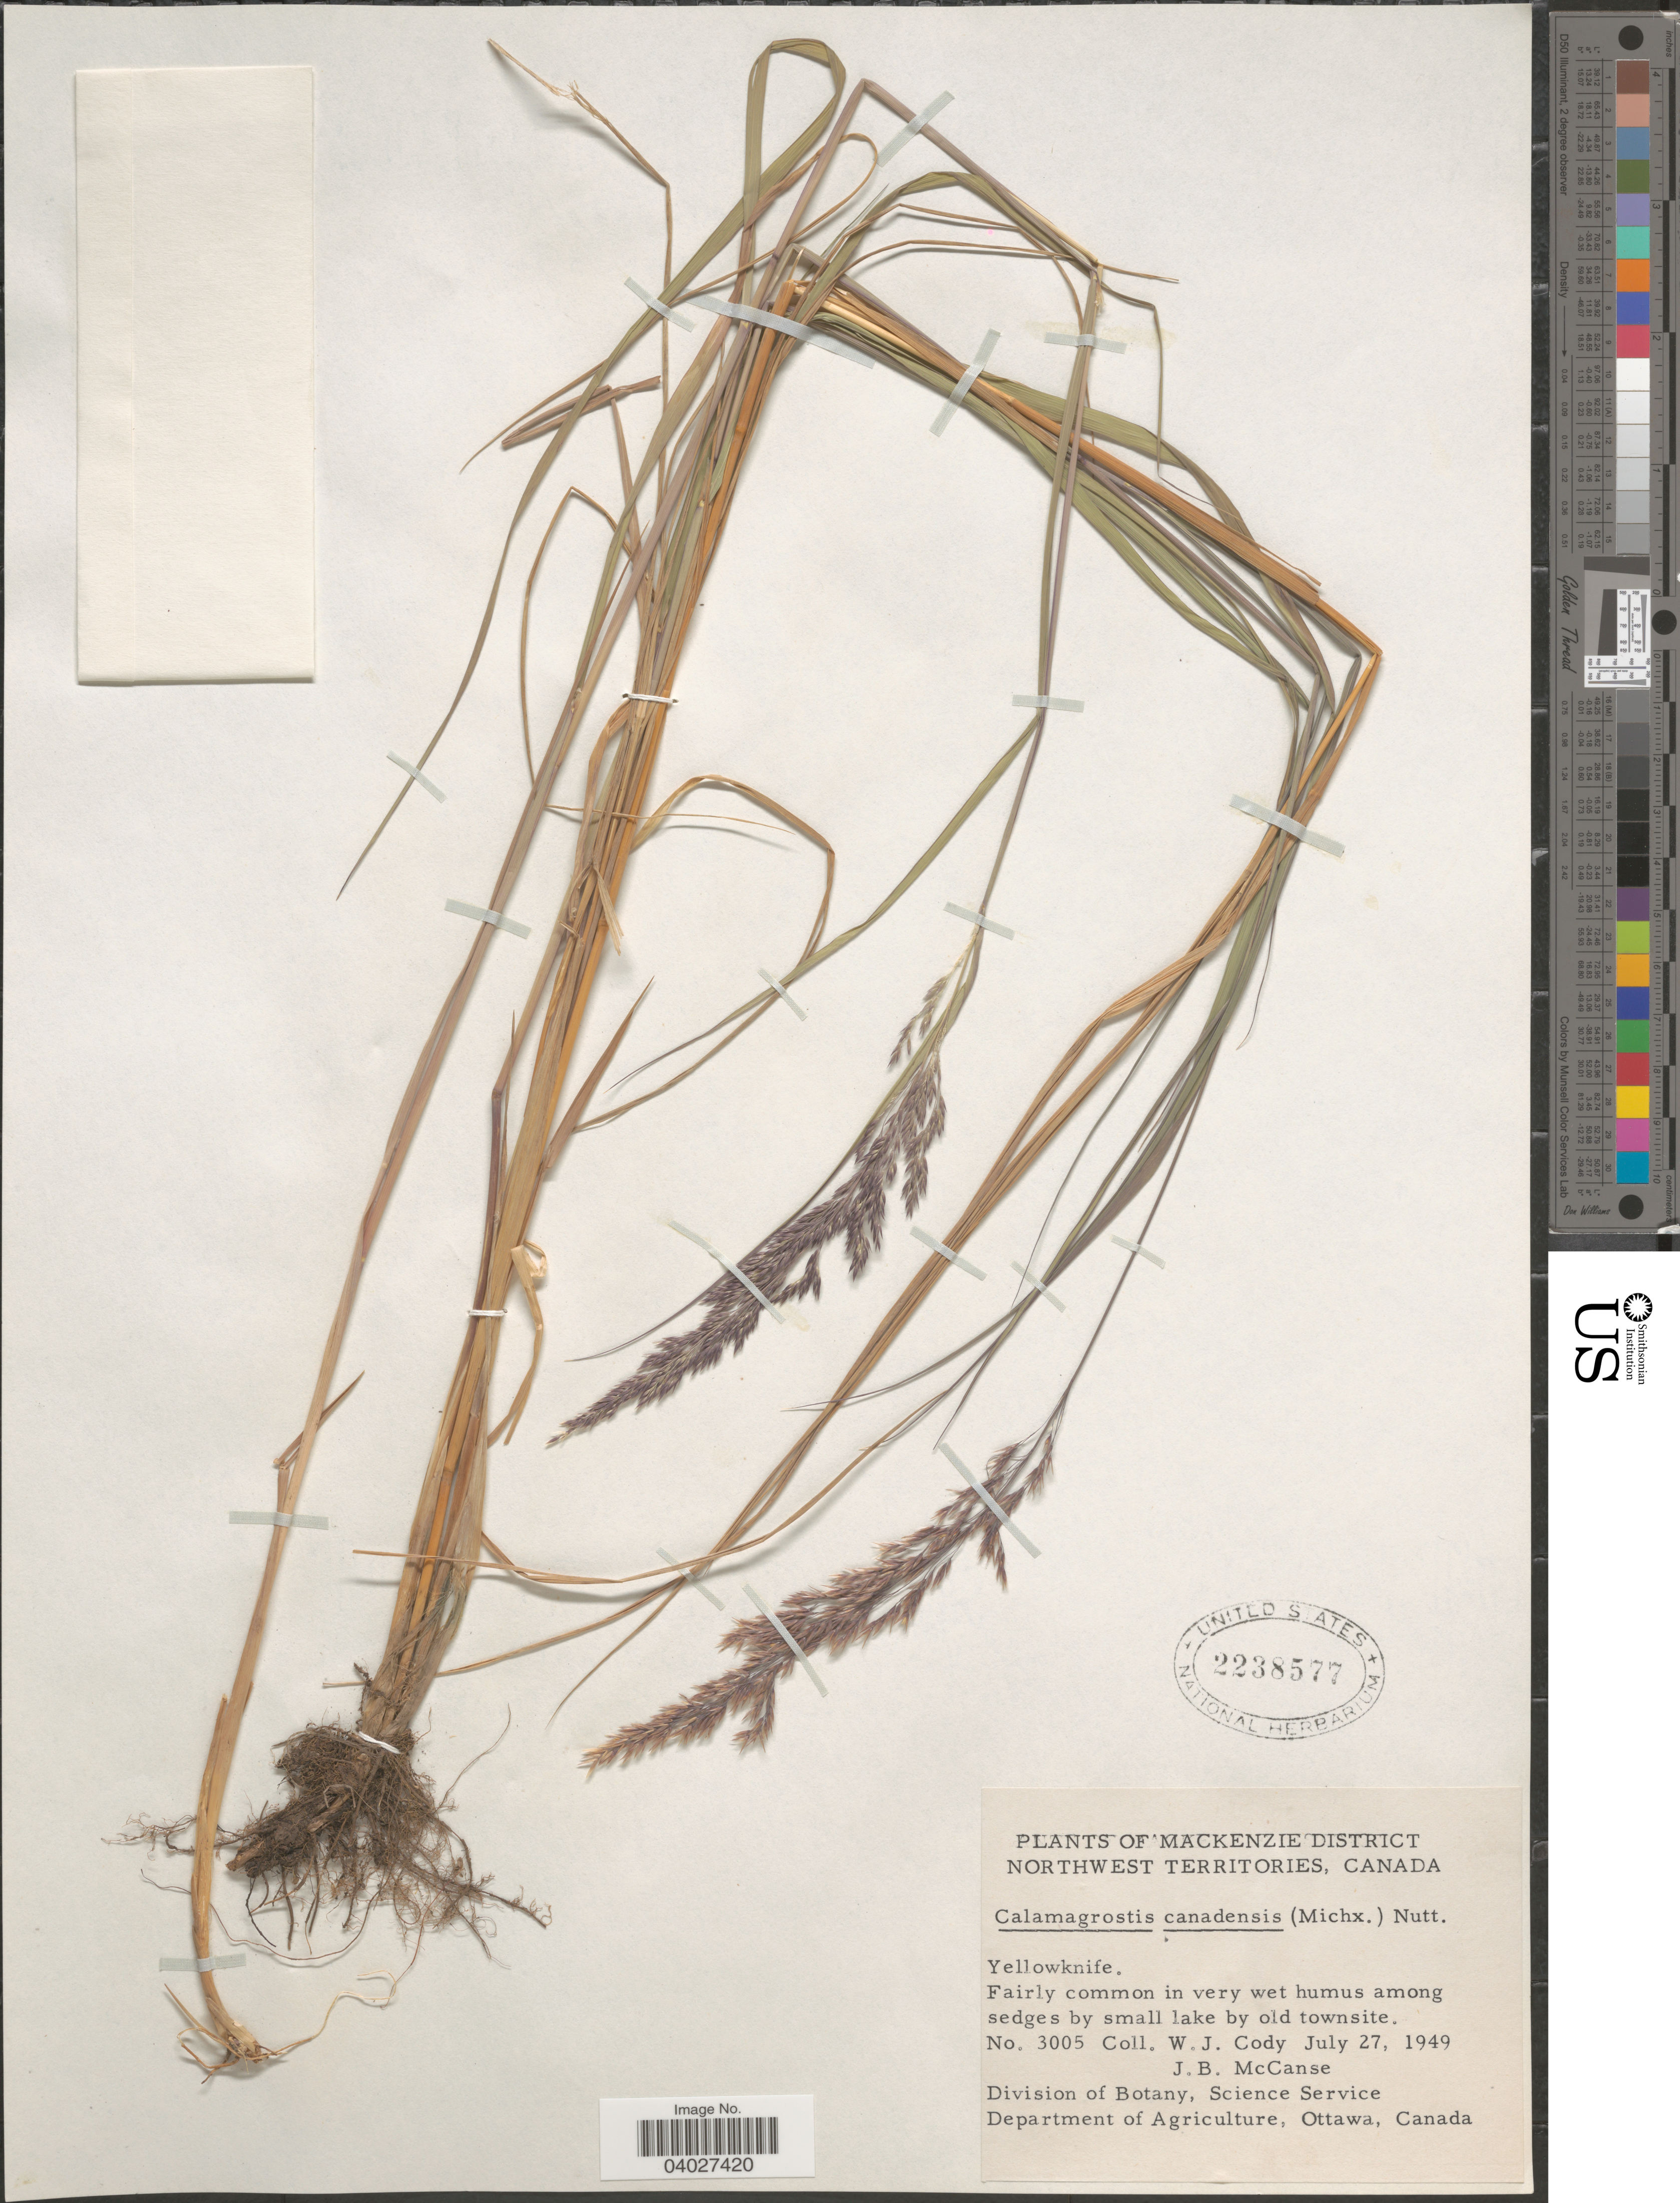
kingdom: Plantae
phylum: Tracheophyta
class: Liliopsida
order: Poales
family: Poaceae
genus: Calamagrostis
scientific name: Calamagrostis canadensis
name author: (Michx.) P. Beauv.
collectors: W. Cody & J. McCanse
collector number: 3005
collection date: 1949-07-27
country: Canada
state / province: Northwest Territories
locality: Mackenzie District. Yellowknife.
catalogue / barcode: US 2238577